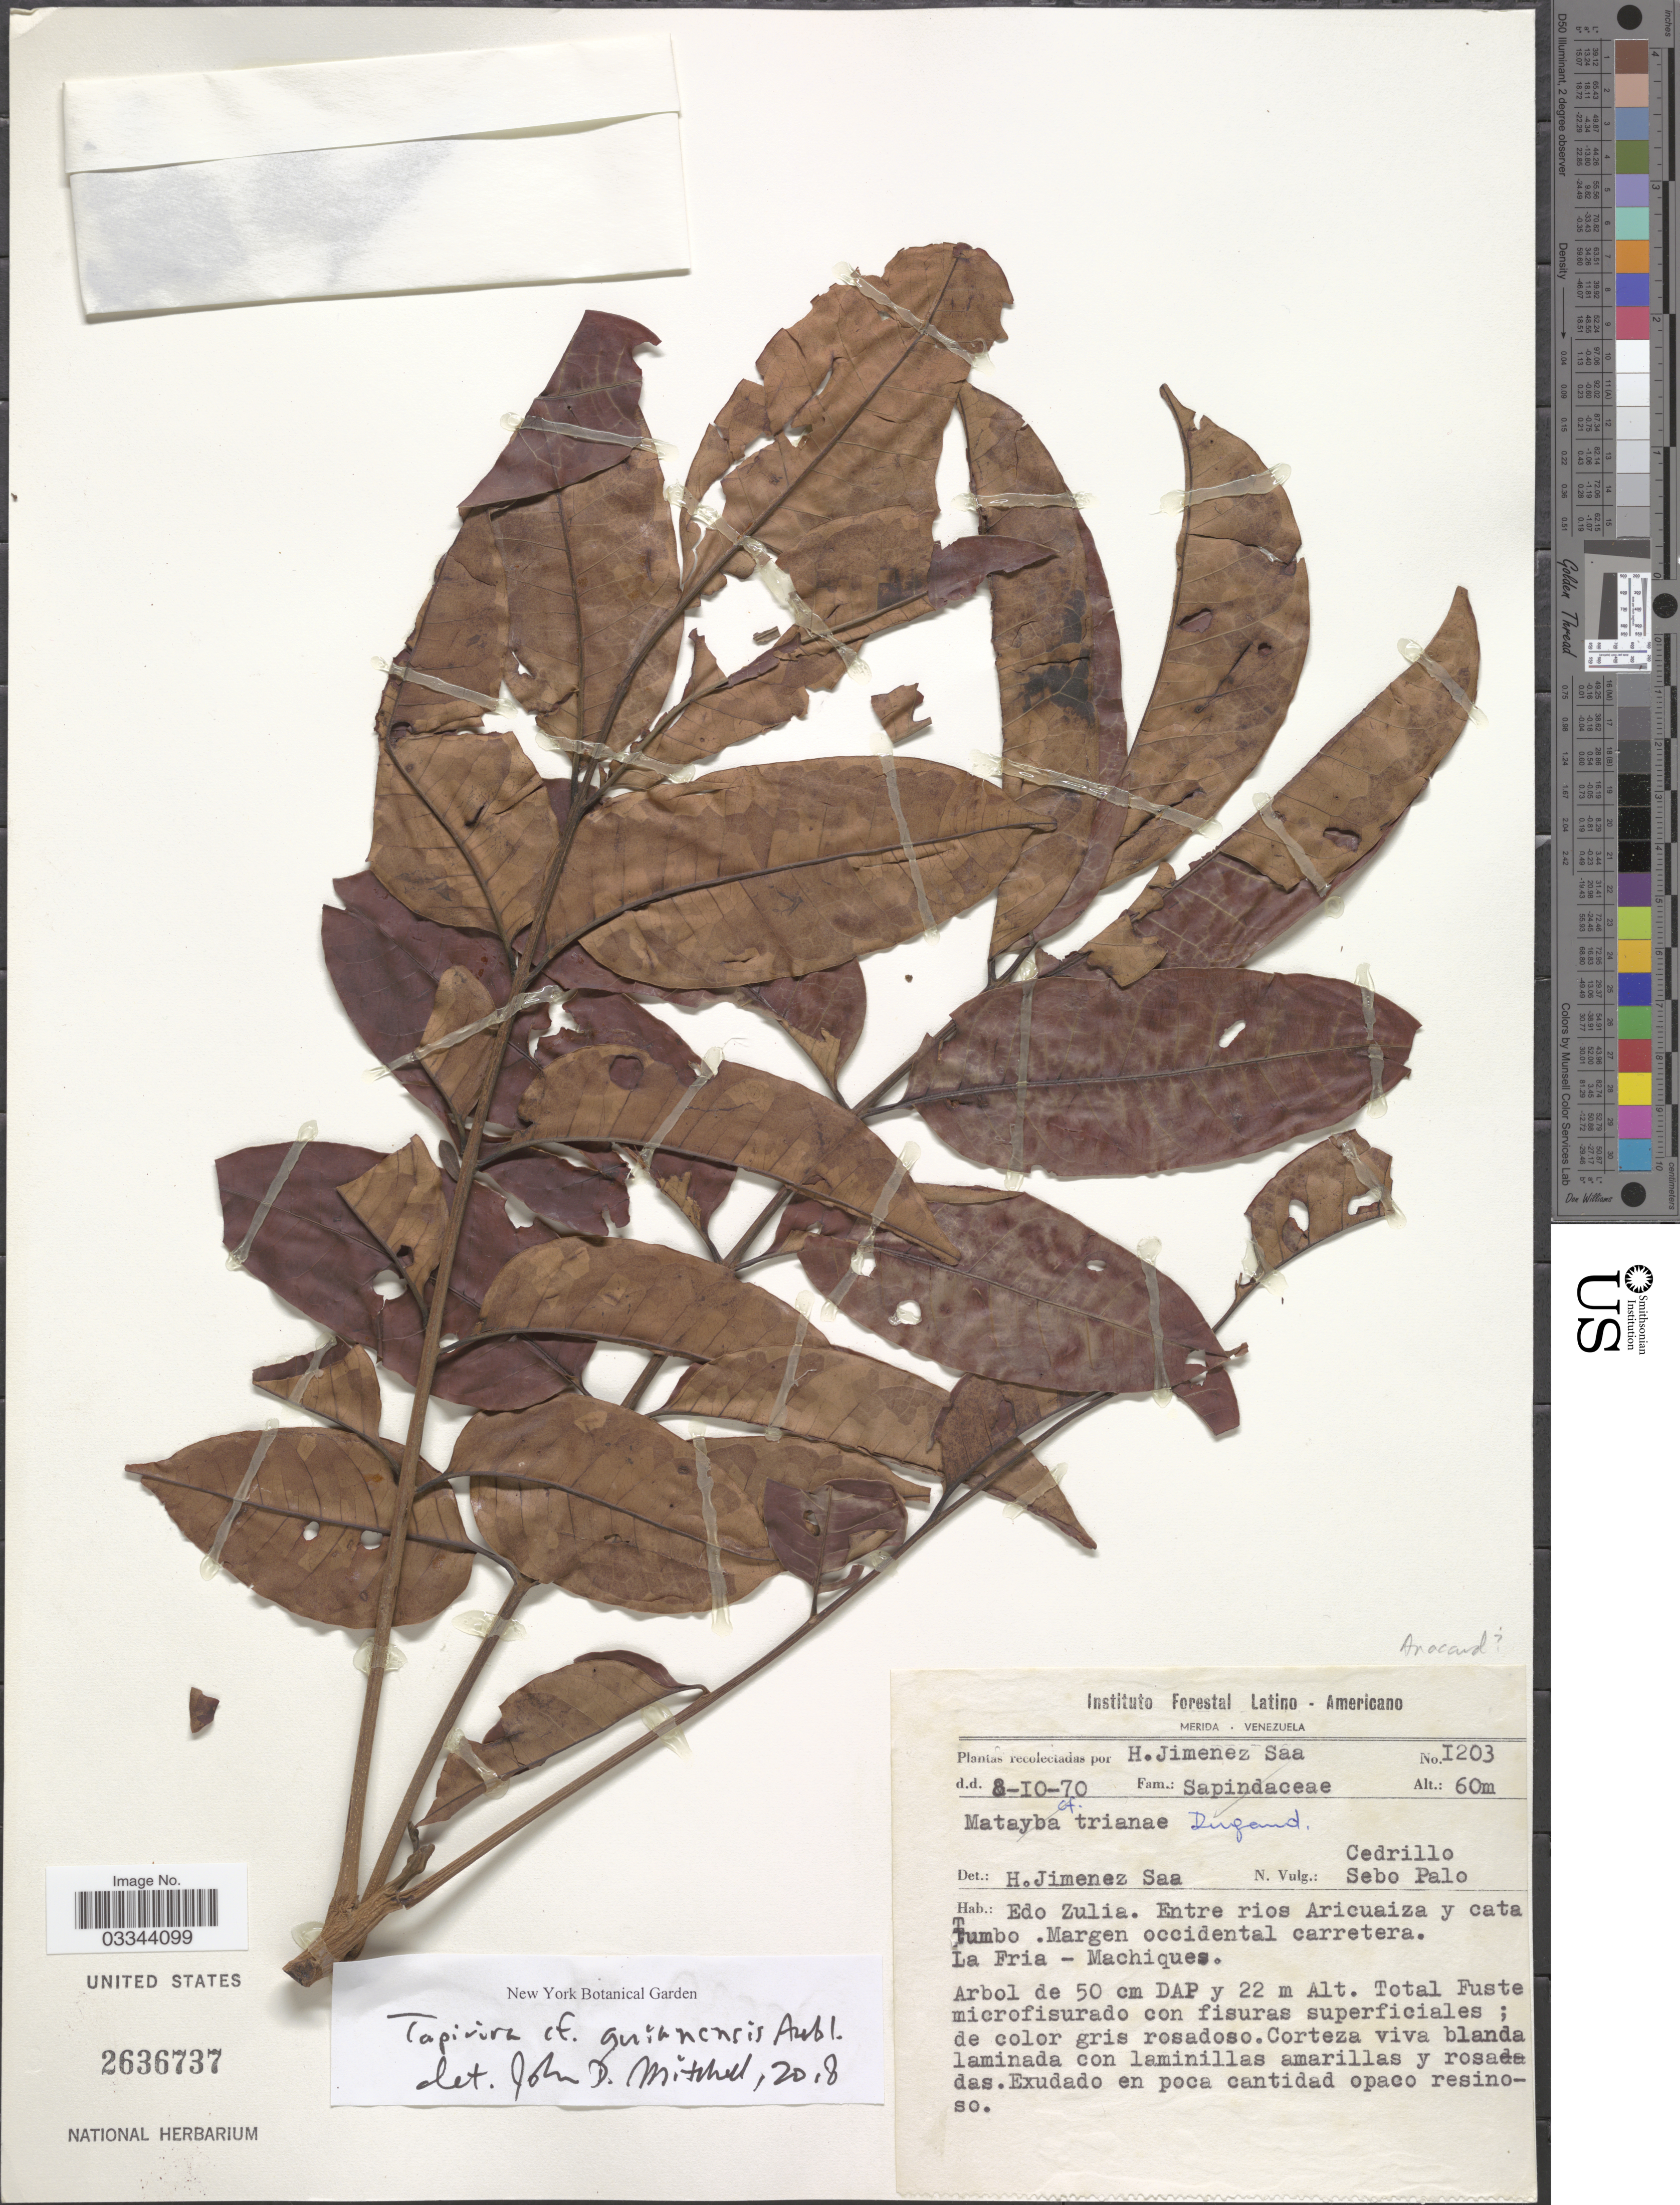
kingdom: Plantae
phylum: Tracheophyta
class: Magnoliopsida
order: Sapindales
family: Anacardiaceae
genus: Tapirira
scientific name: Tapirira guianensis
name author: Aubl.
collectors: H. Jiménez-Saa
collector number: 1203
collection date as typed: Transcribed d/m/y: 8/10/70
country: Venezuela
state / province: Zulia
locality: Entre rios Aricuaiza y cata Tumbo. Margen occidental carretera La Fria - Machiques.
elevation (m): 60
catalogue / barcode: US 2636737